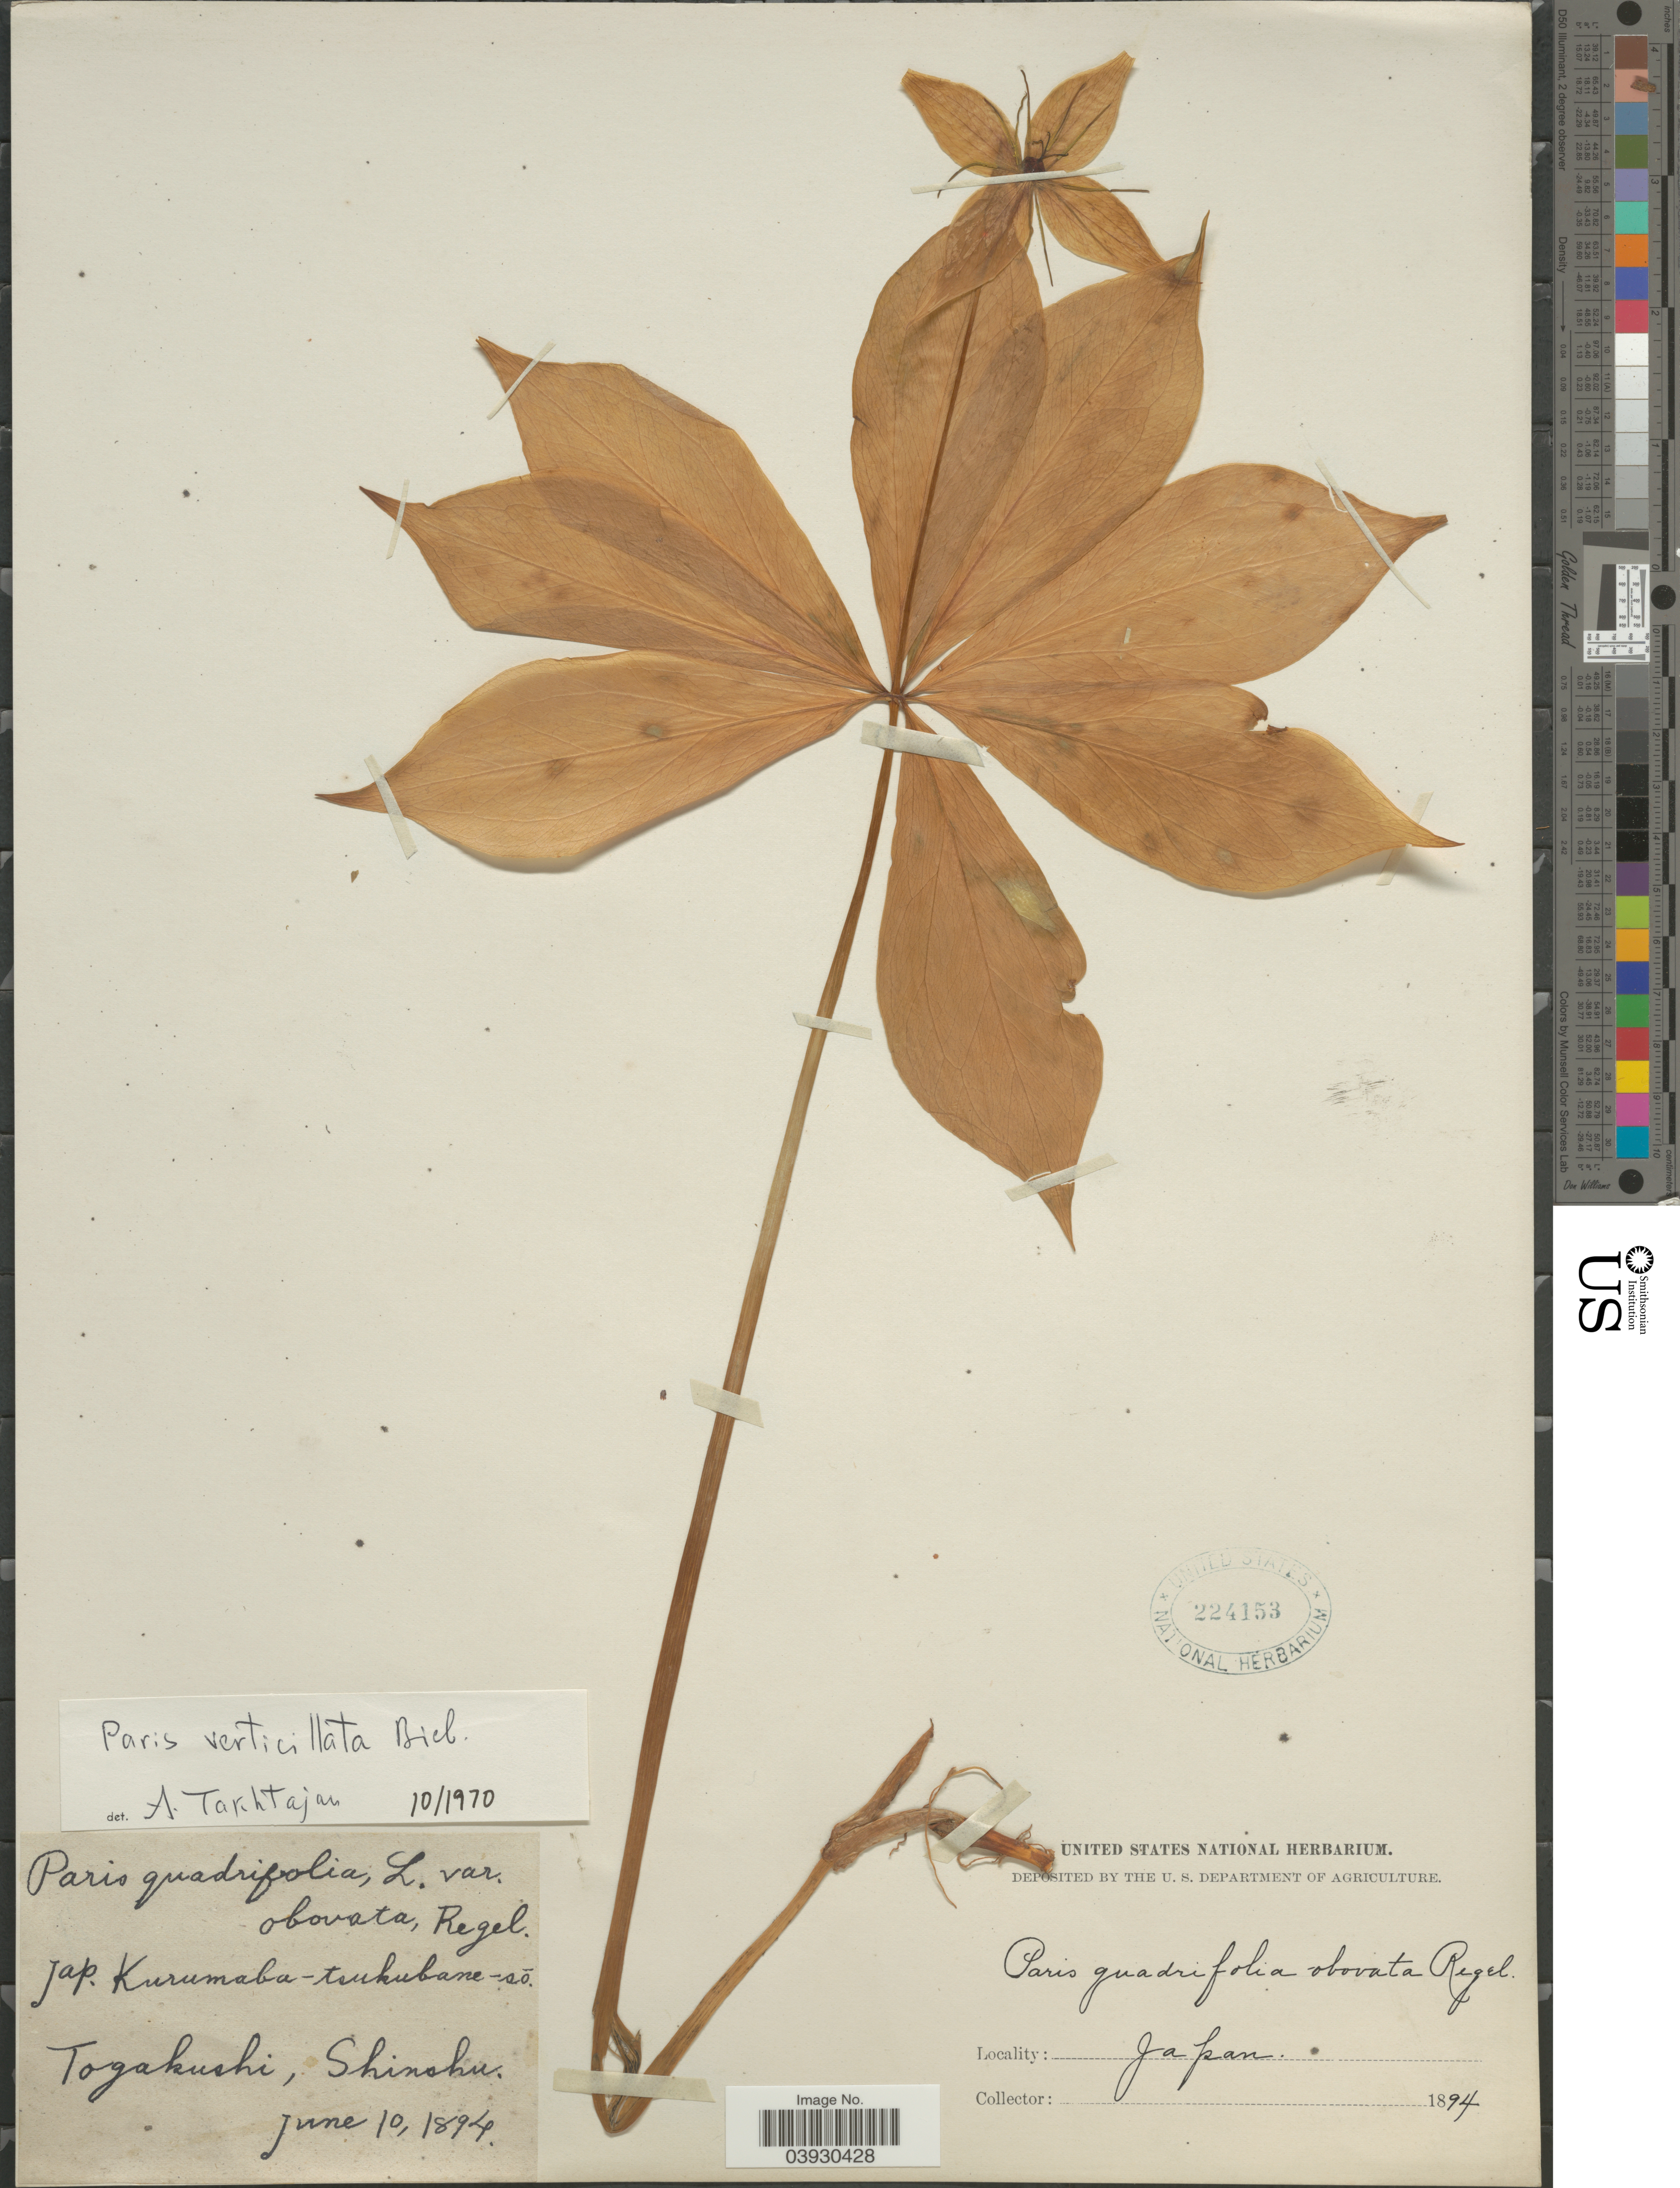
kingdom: Plantae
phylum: Tracheophyta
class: Liliopsida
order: Liliales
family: Melanthiaceae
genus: Paris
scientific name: Paris verticillata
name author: M. Bieb.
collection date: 1894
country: Japan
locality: Togakushi, Shinshu.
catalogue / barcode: US 224153